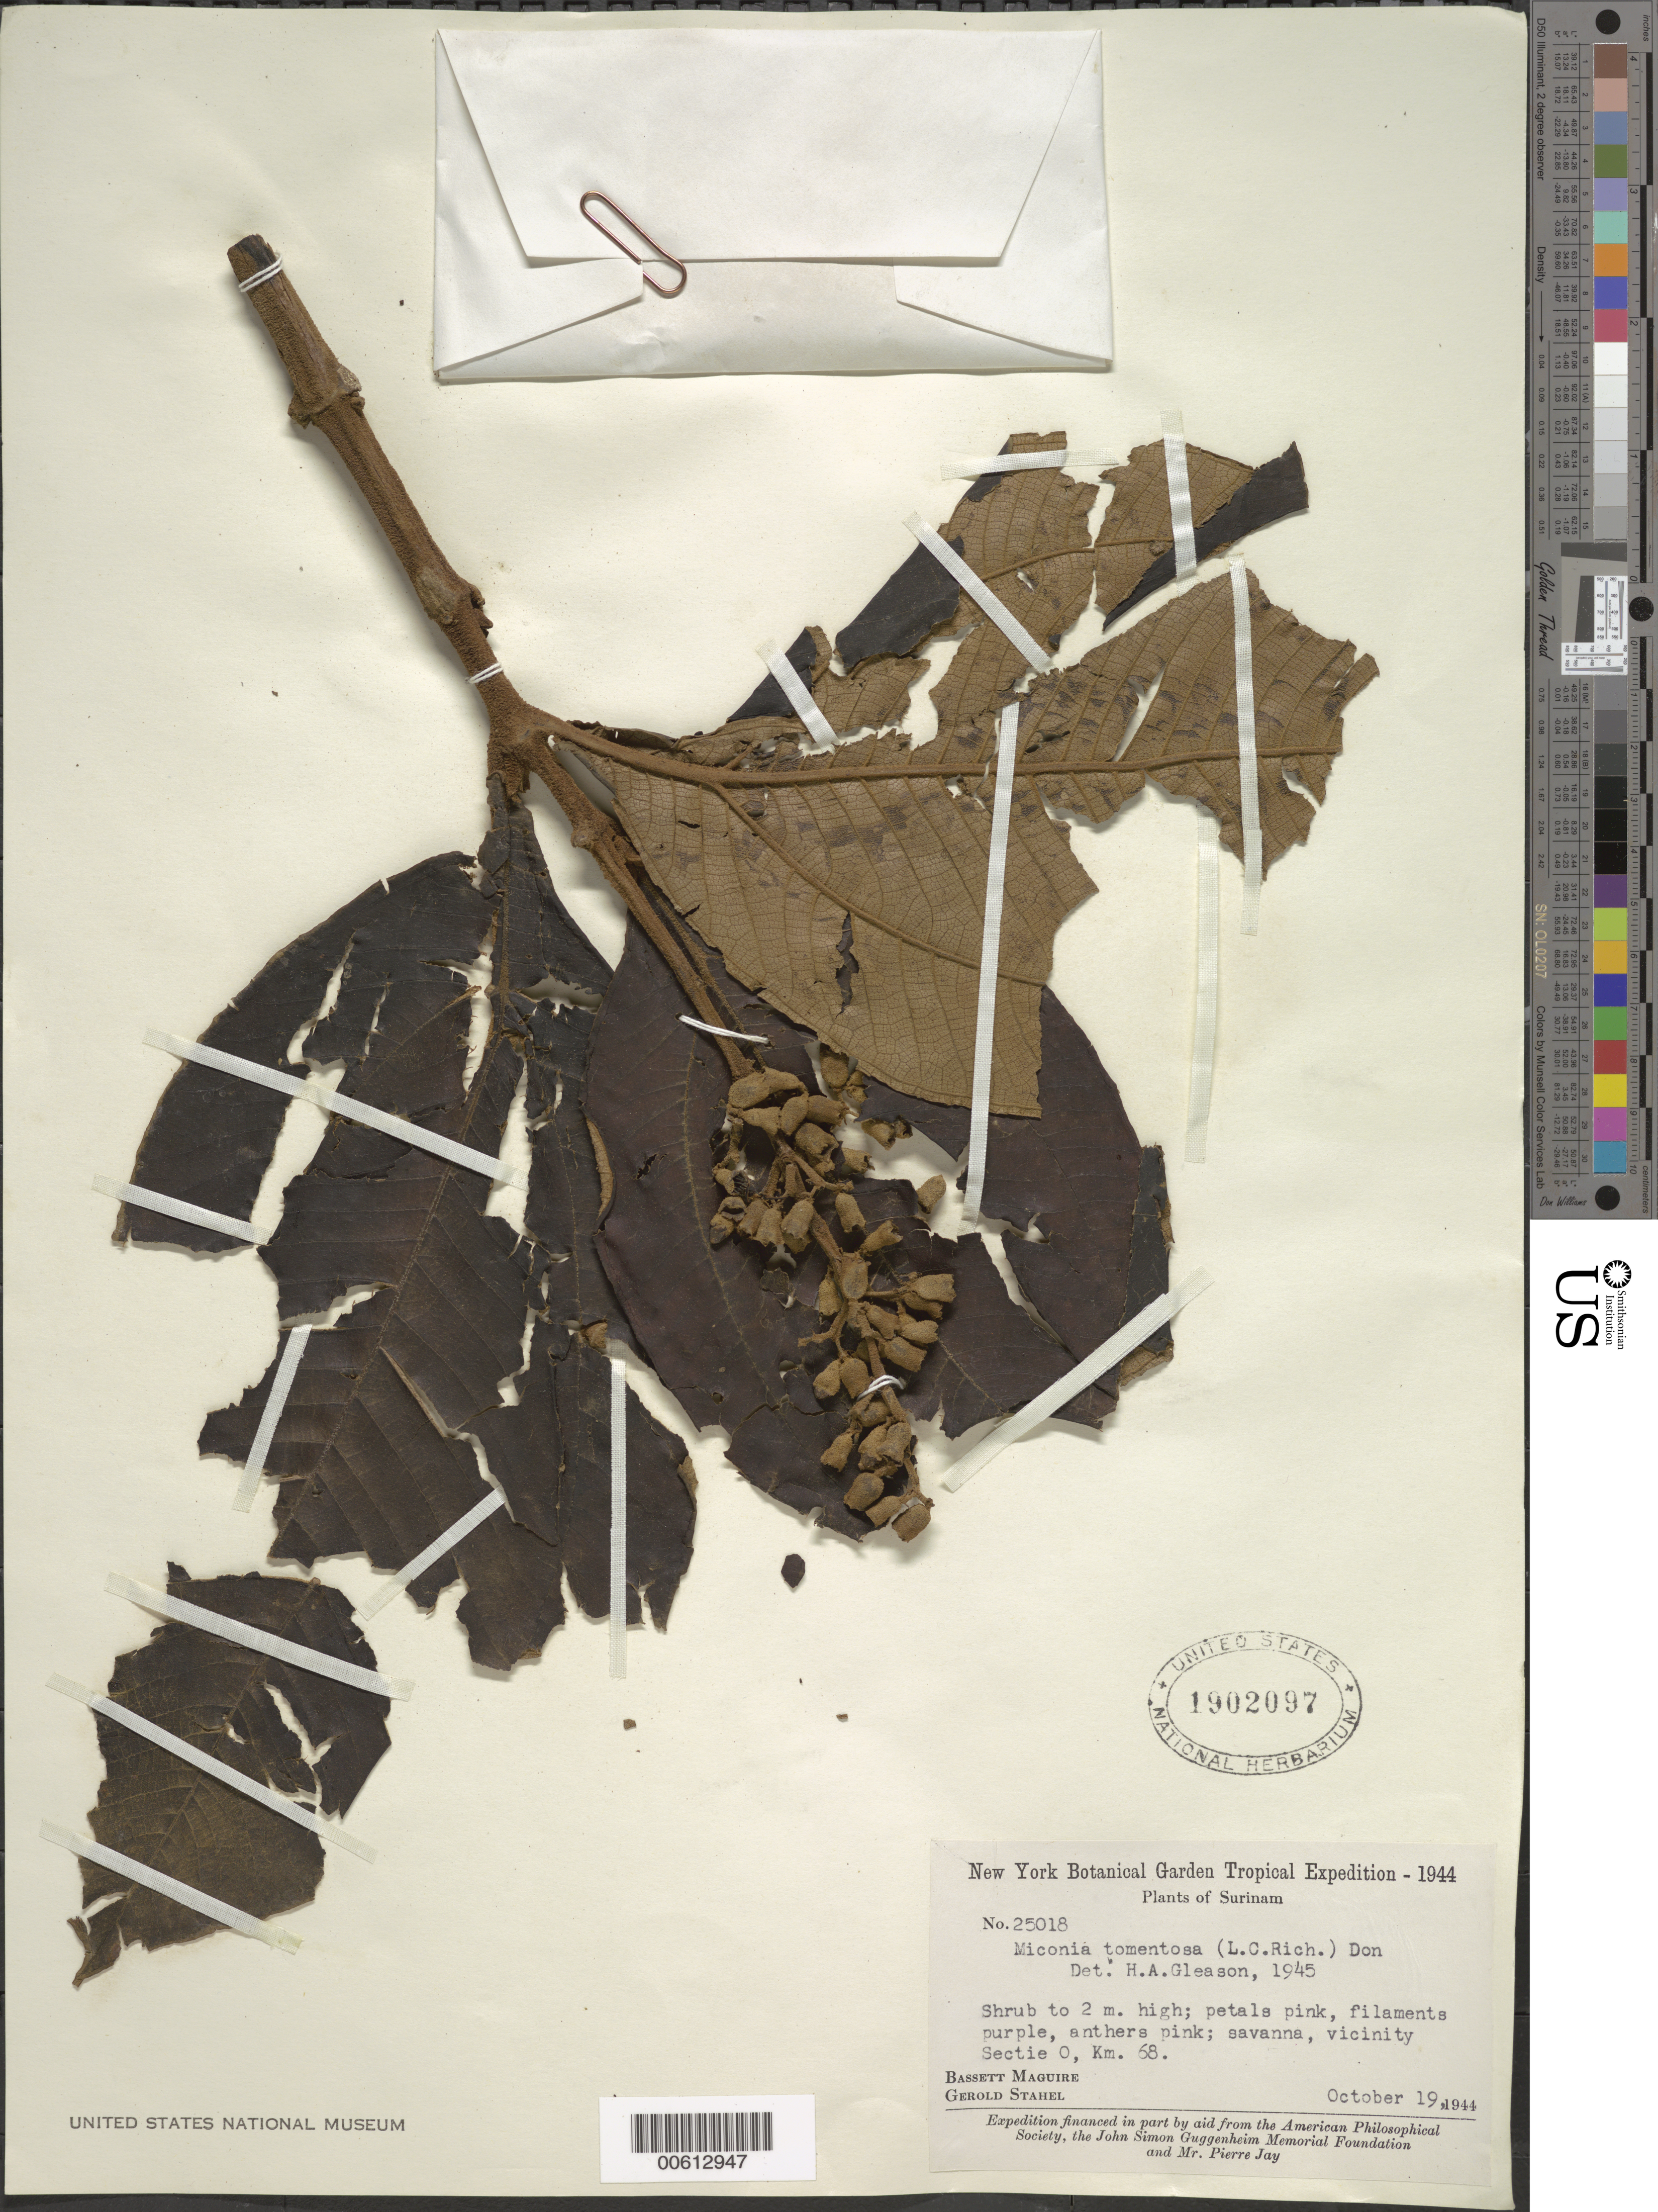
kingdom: Plantae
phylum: Tracheophyta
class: Magnoliopsida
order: Myrtales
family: Melastomataceae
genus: Miconia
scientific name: Miconia tomentosa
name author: (Rich.) D. Don ex DC.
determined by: Gleason, H. A.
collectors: B. Maguire & G. Stahel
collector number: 25018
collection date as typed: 19-Oct-44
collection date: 1944-10-19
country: Suriname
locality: Sectie O, km 68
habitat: Savanna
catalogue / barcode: US 1902097